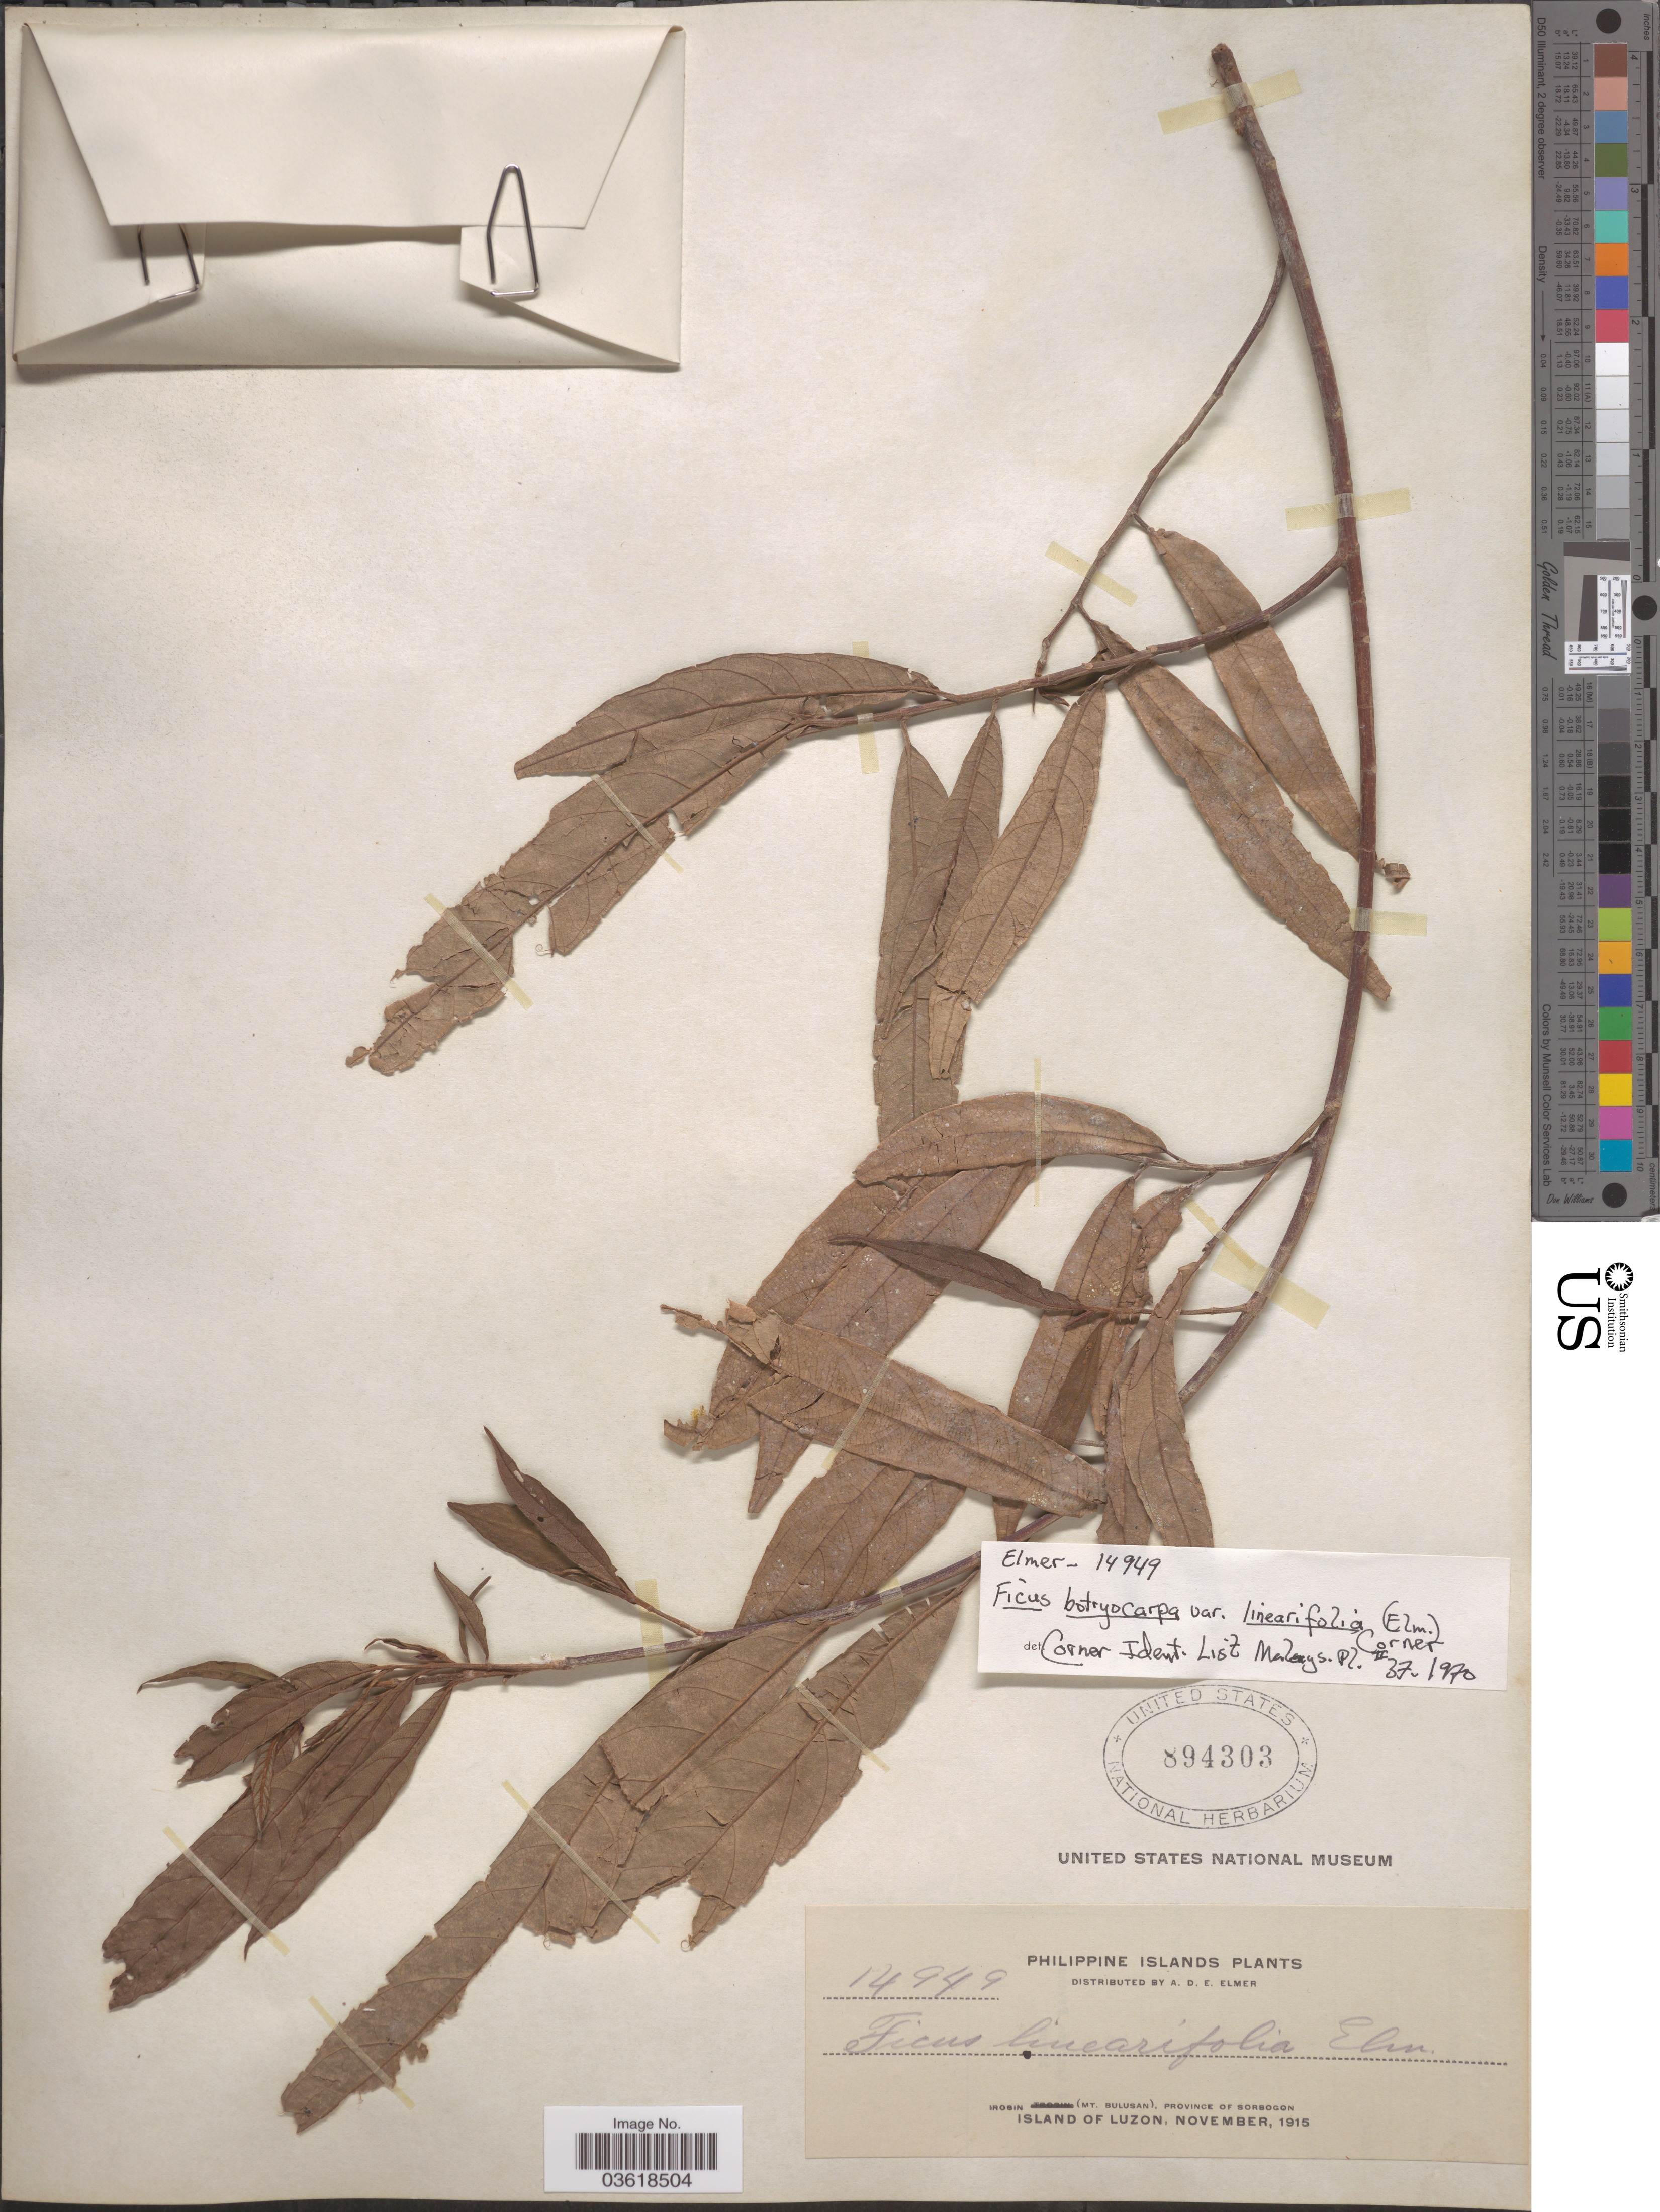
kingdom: Plantae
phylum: Tracheophyta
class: Magnoliopsida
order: Rosales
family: Moraceae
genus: Ficus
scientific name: Ficus botryocarpa var. linearifolia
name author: (Elmer) Corner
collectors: A. D. E. Elmer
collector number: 14949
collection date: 1915-11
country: Philippines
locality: Philippine Islands. Irosin (Mt. Bulusan), Province of Sorsogon. Island of Luzon.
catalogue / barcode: US 894303